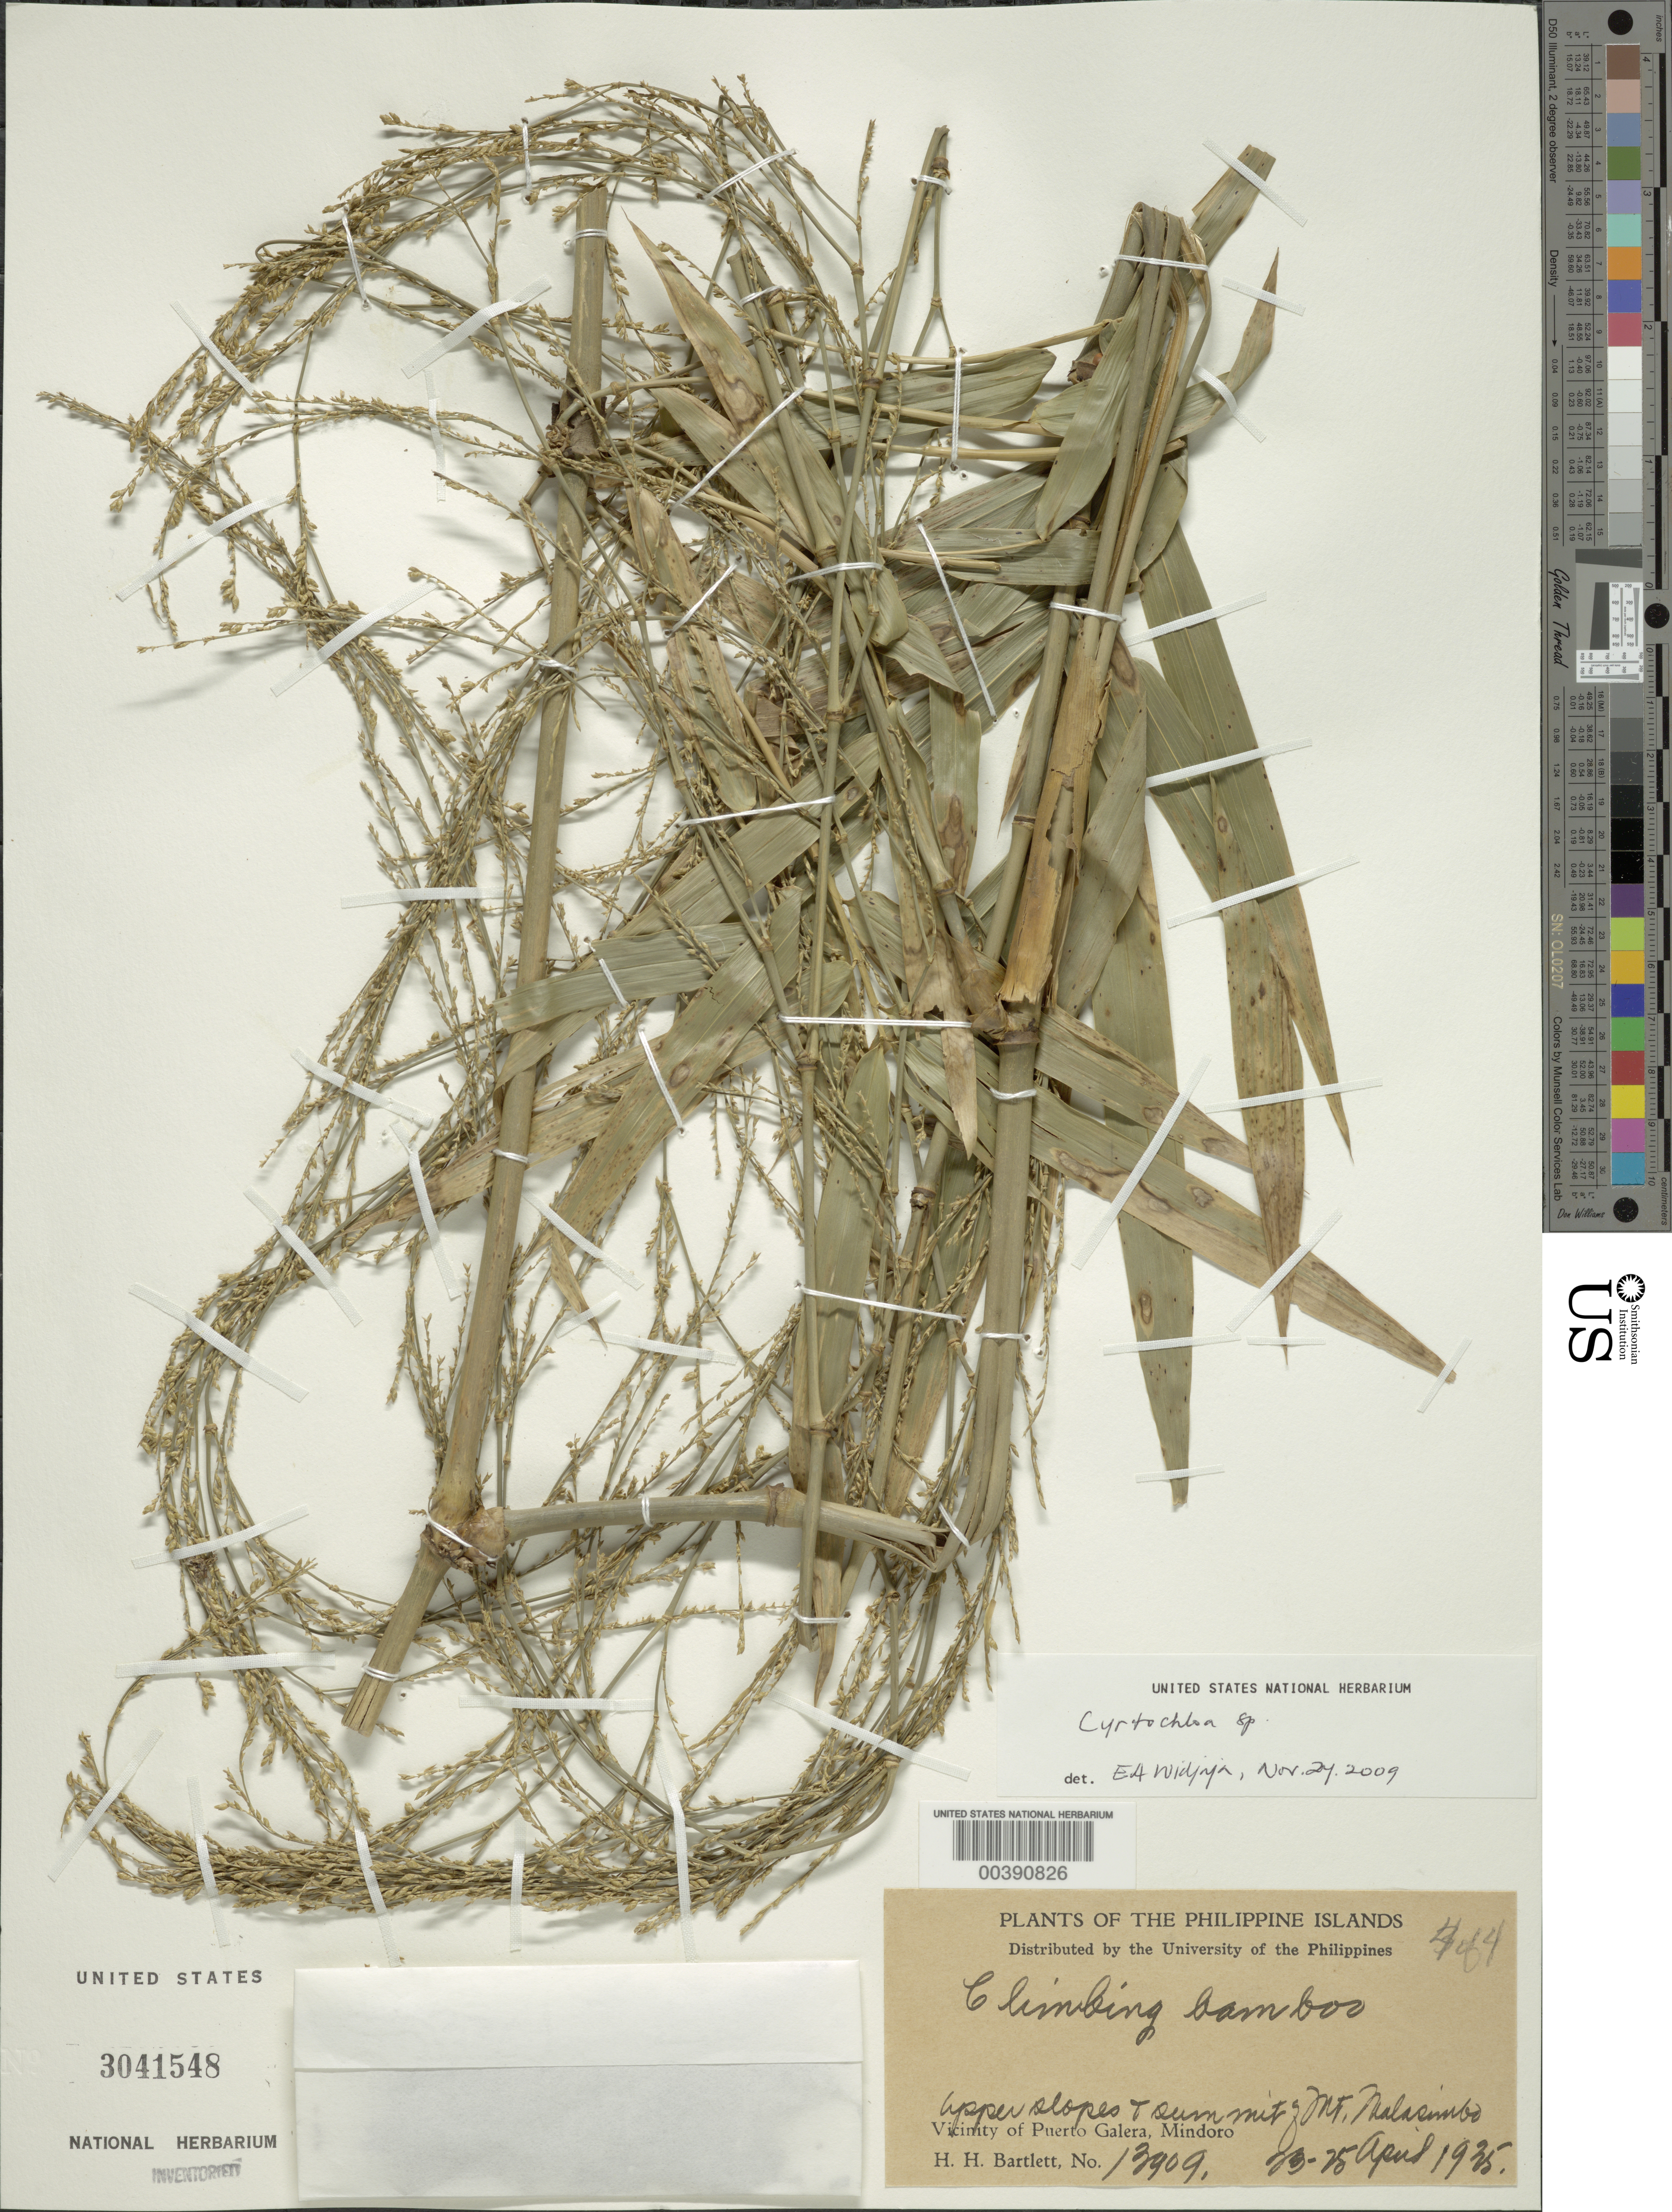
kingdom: Plantae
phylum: Tracheophyta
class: Liliopsida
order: Poales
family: Poaceae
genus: Cyrtochloa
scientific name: Cyrtochloa sp.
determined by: Widjaja, E. A.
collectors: H. H. Bartlett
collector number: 13909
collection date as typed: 23 Apr 1935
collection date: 1935-04-23/1935-04-25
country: Philippines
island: Mindoro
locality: Puerto Galera, Mt. Malasimbo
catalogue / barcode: US 3041548